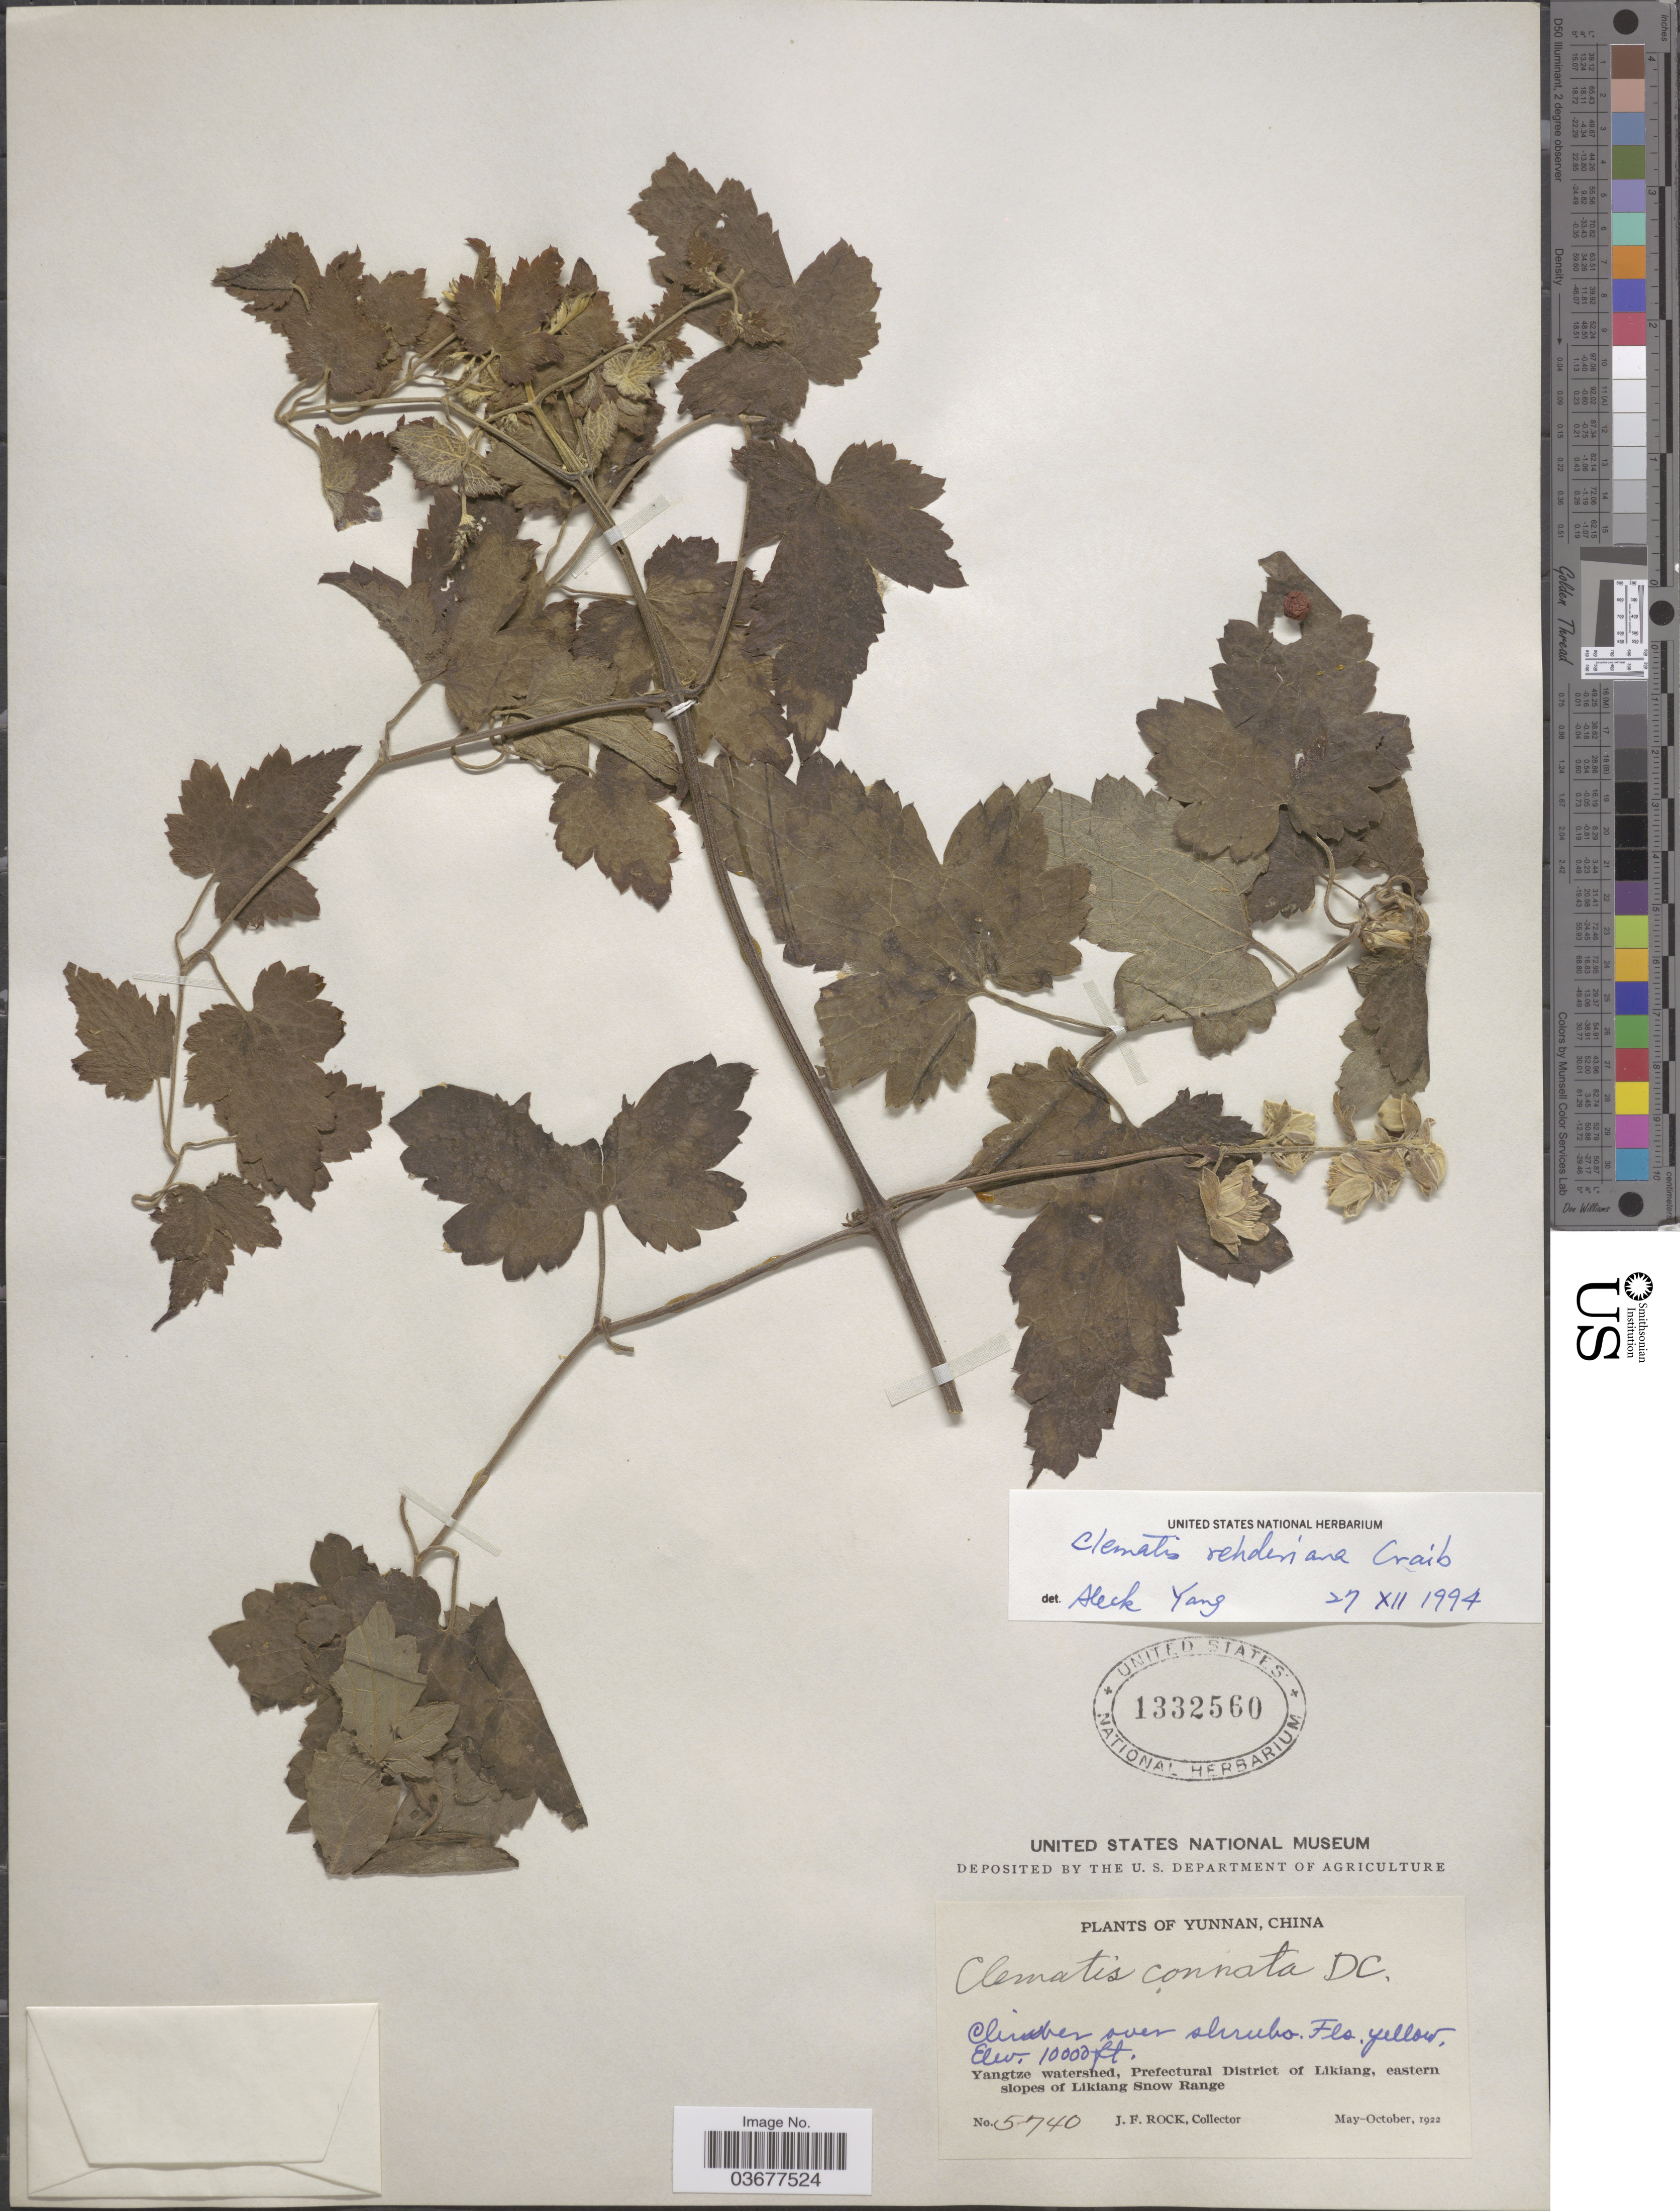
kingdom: Plantae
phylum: Tracheophyta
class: Magnoliopsida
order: Ranunculales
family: Ranunculaceae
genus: Clematis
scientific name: Clematis rehderiana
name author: Craib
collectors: J. Rock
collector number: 5740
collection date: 1922-05/1922-10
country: China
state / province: Yunnan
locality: Yangtze watershed, Prefectural District of Likiang, eastern slopes of Likiang Snow Range.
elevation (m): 3048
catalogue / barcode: US 1332560